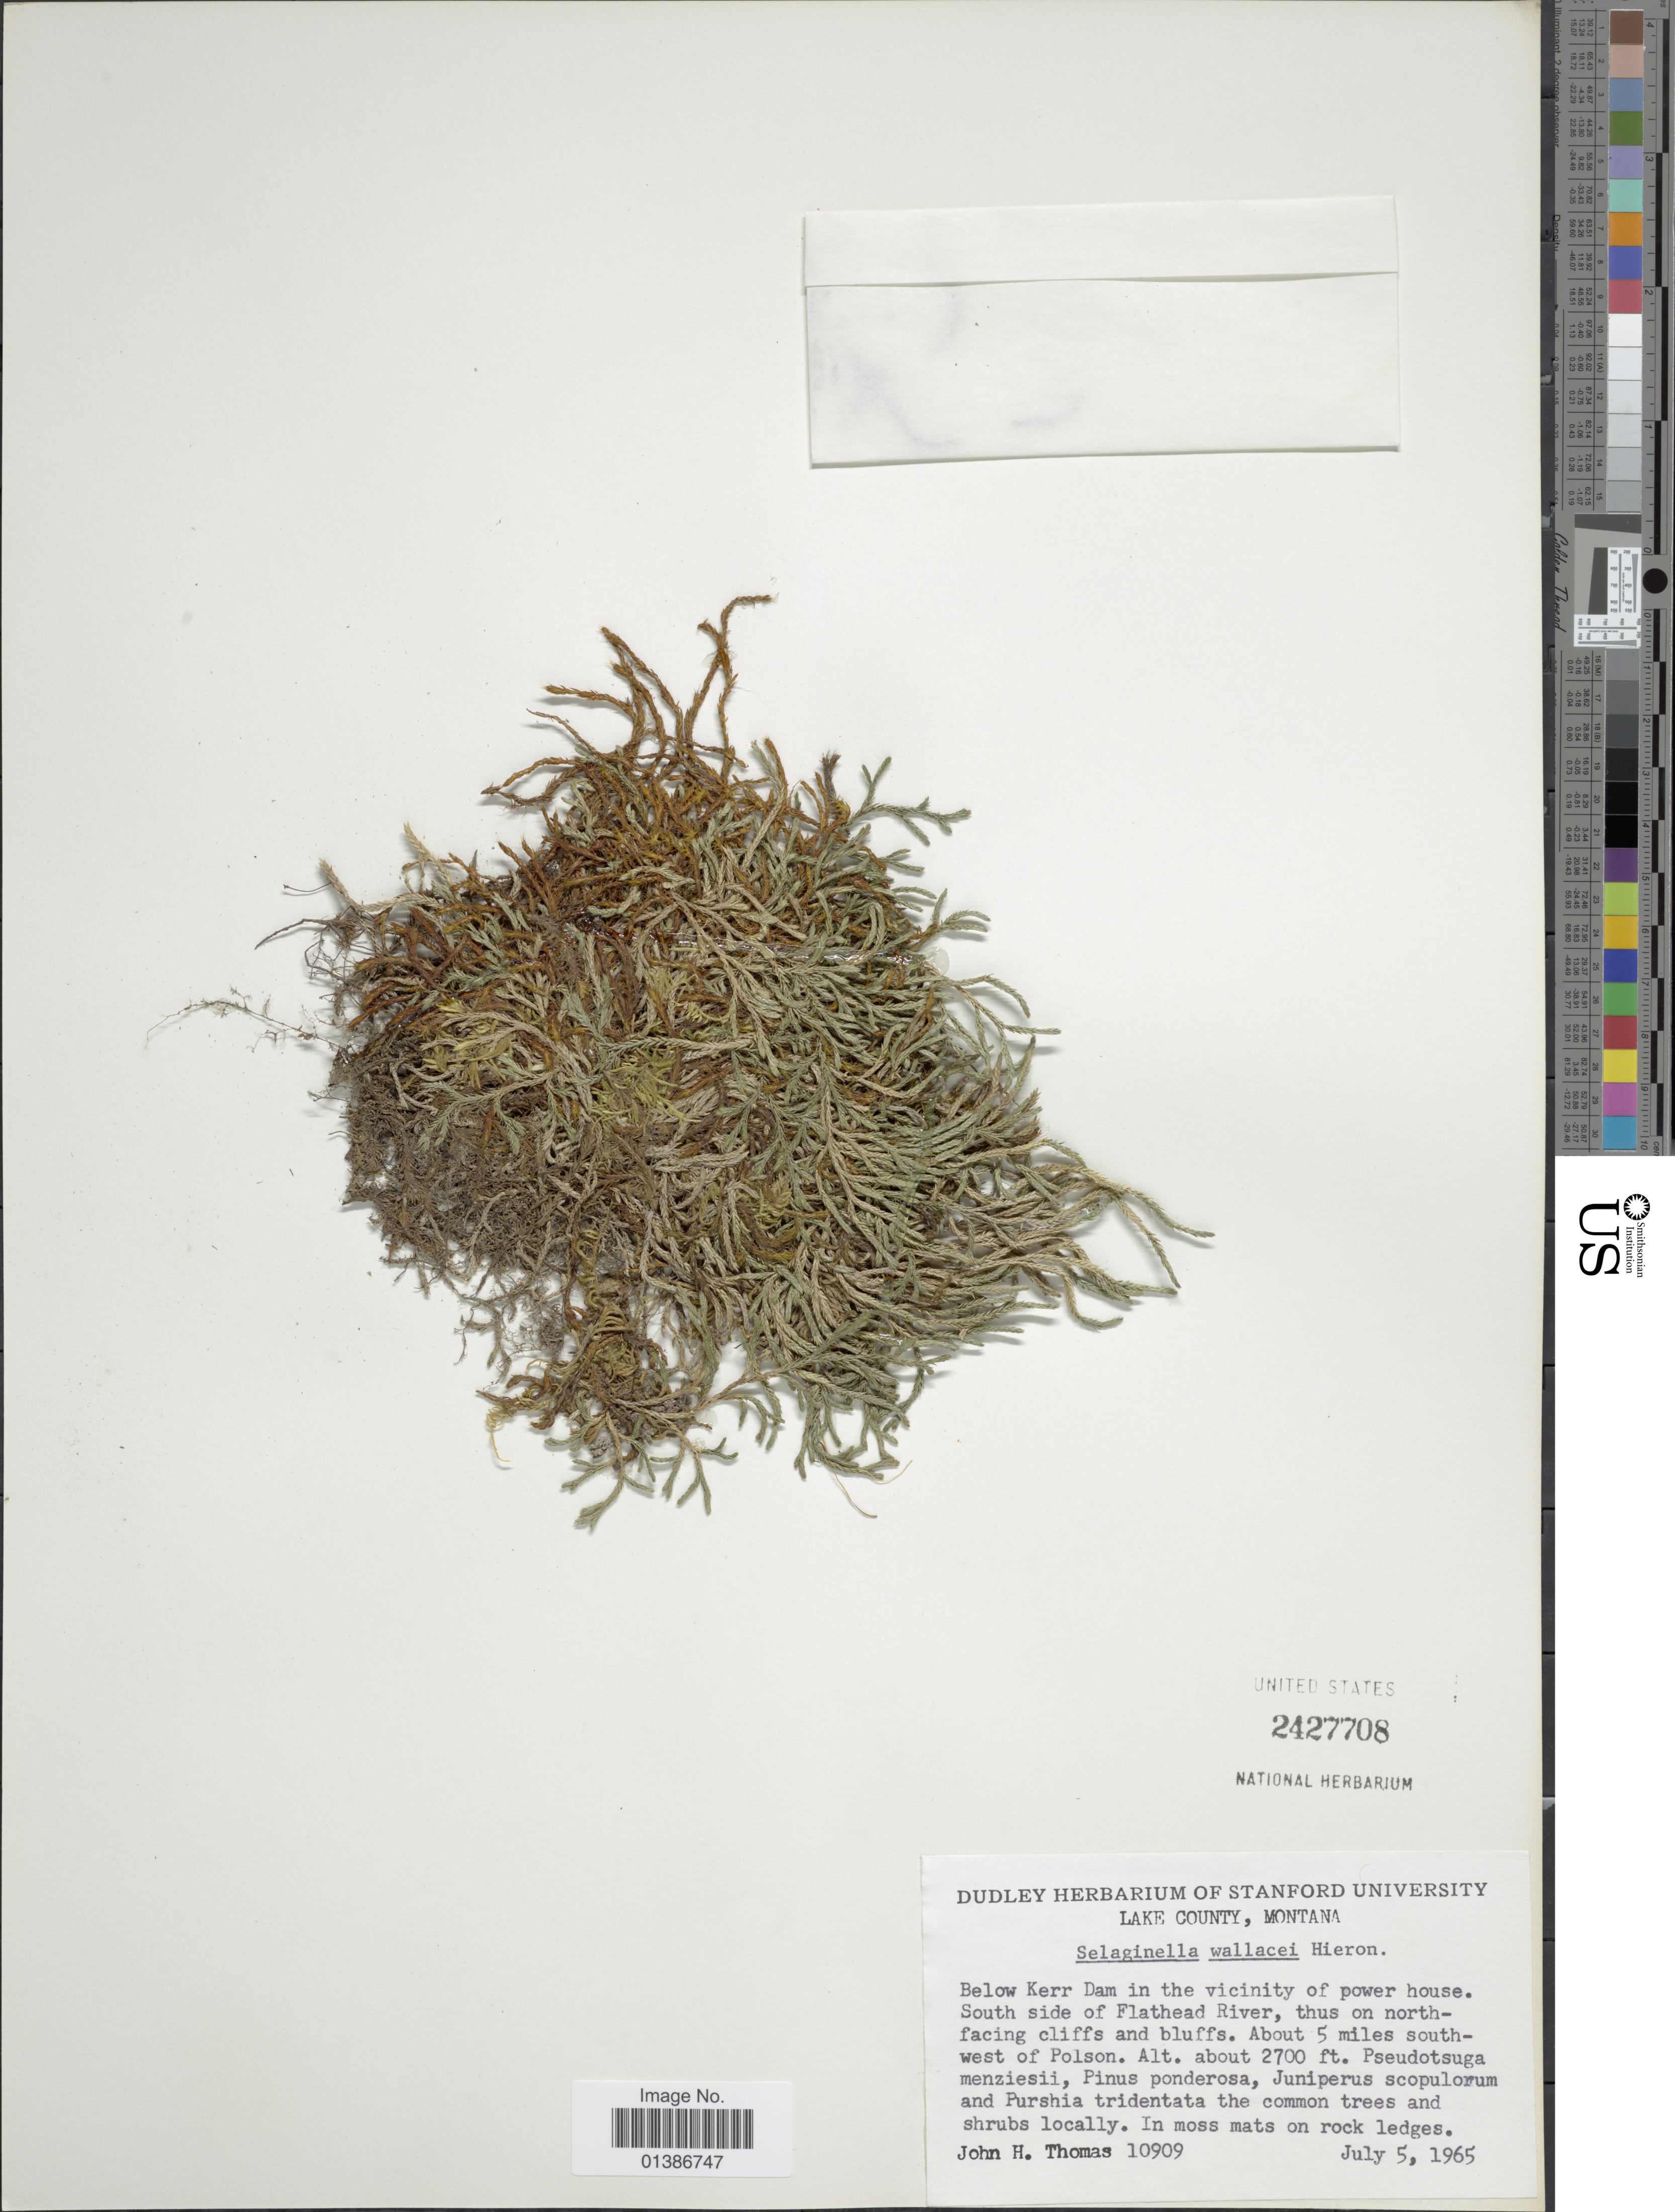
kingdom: Plantae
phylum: Tracheophyta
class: Lycopodiopsida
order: Selaginellales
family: Selaginellaceae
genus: Selaginella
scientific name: Selaginella wallacei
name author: Hieron.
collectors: J. H. Thomas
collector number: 10909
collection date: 1965-07-05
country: United States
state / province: Montana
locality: Lake County. Below Kerr Dam in the vicinity of power house. South side of Flathead River, thus on north-facing cliffs and bluffs. About 5 miles southwest of Polson.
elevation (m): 823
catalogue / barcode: US 2427708